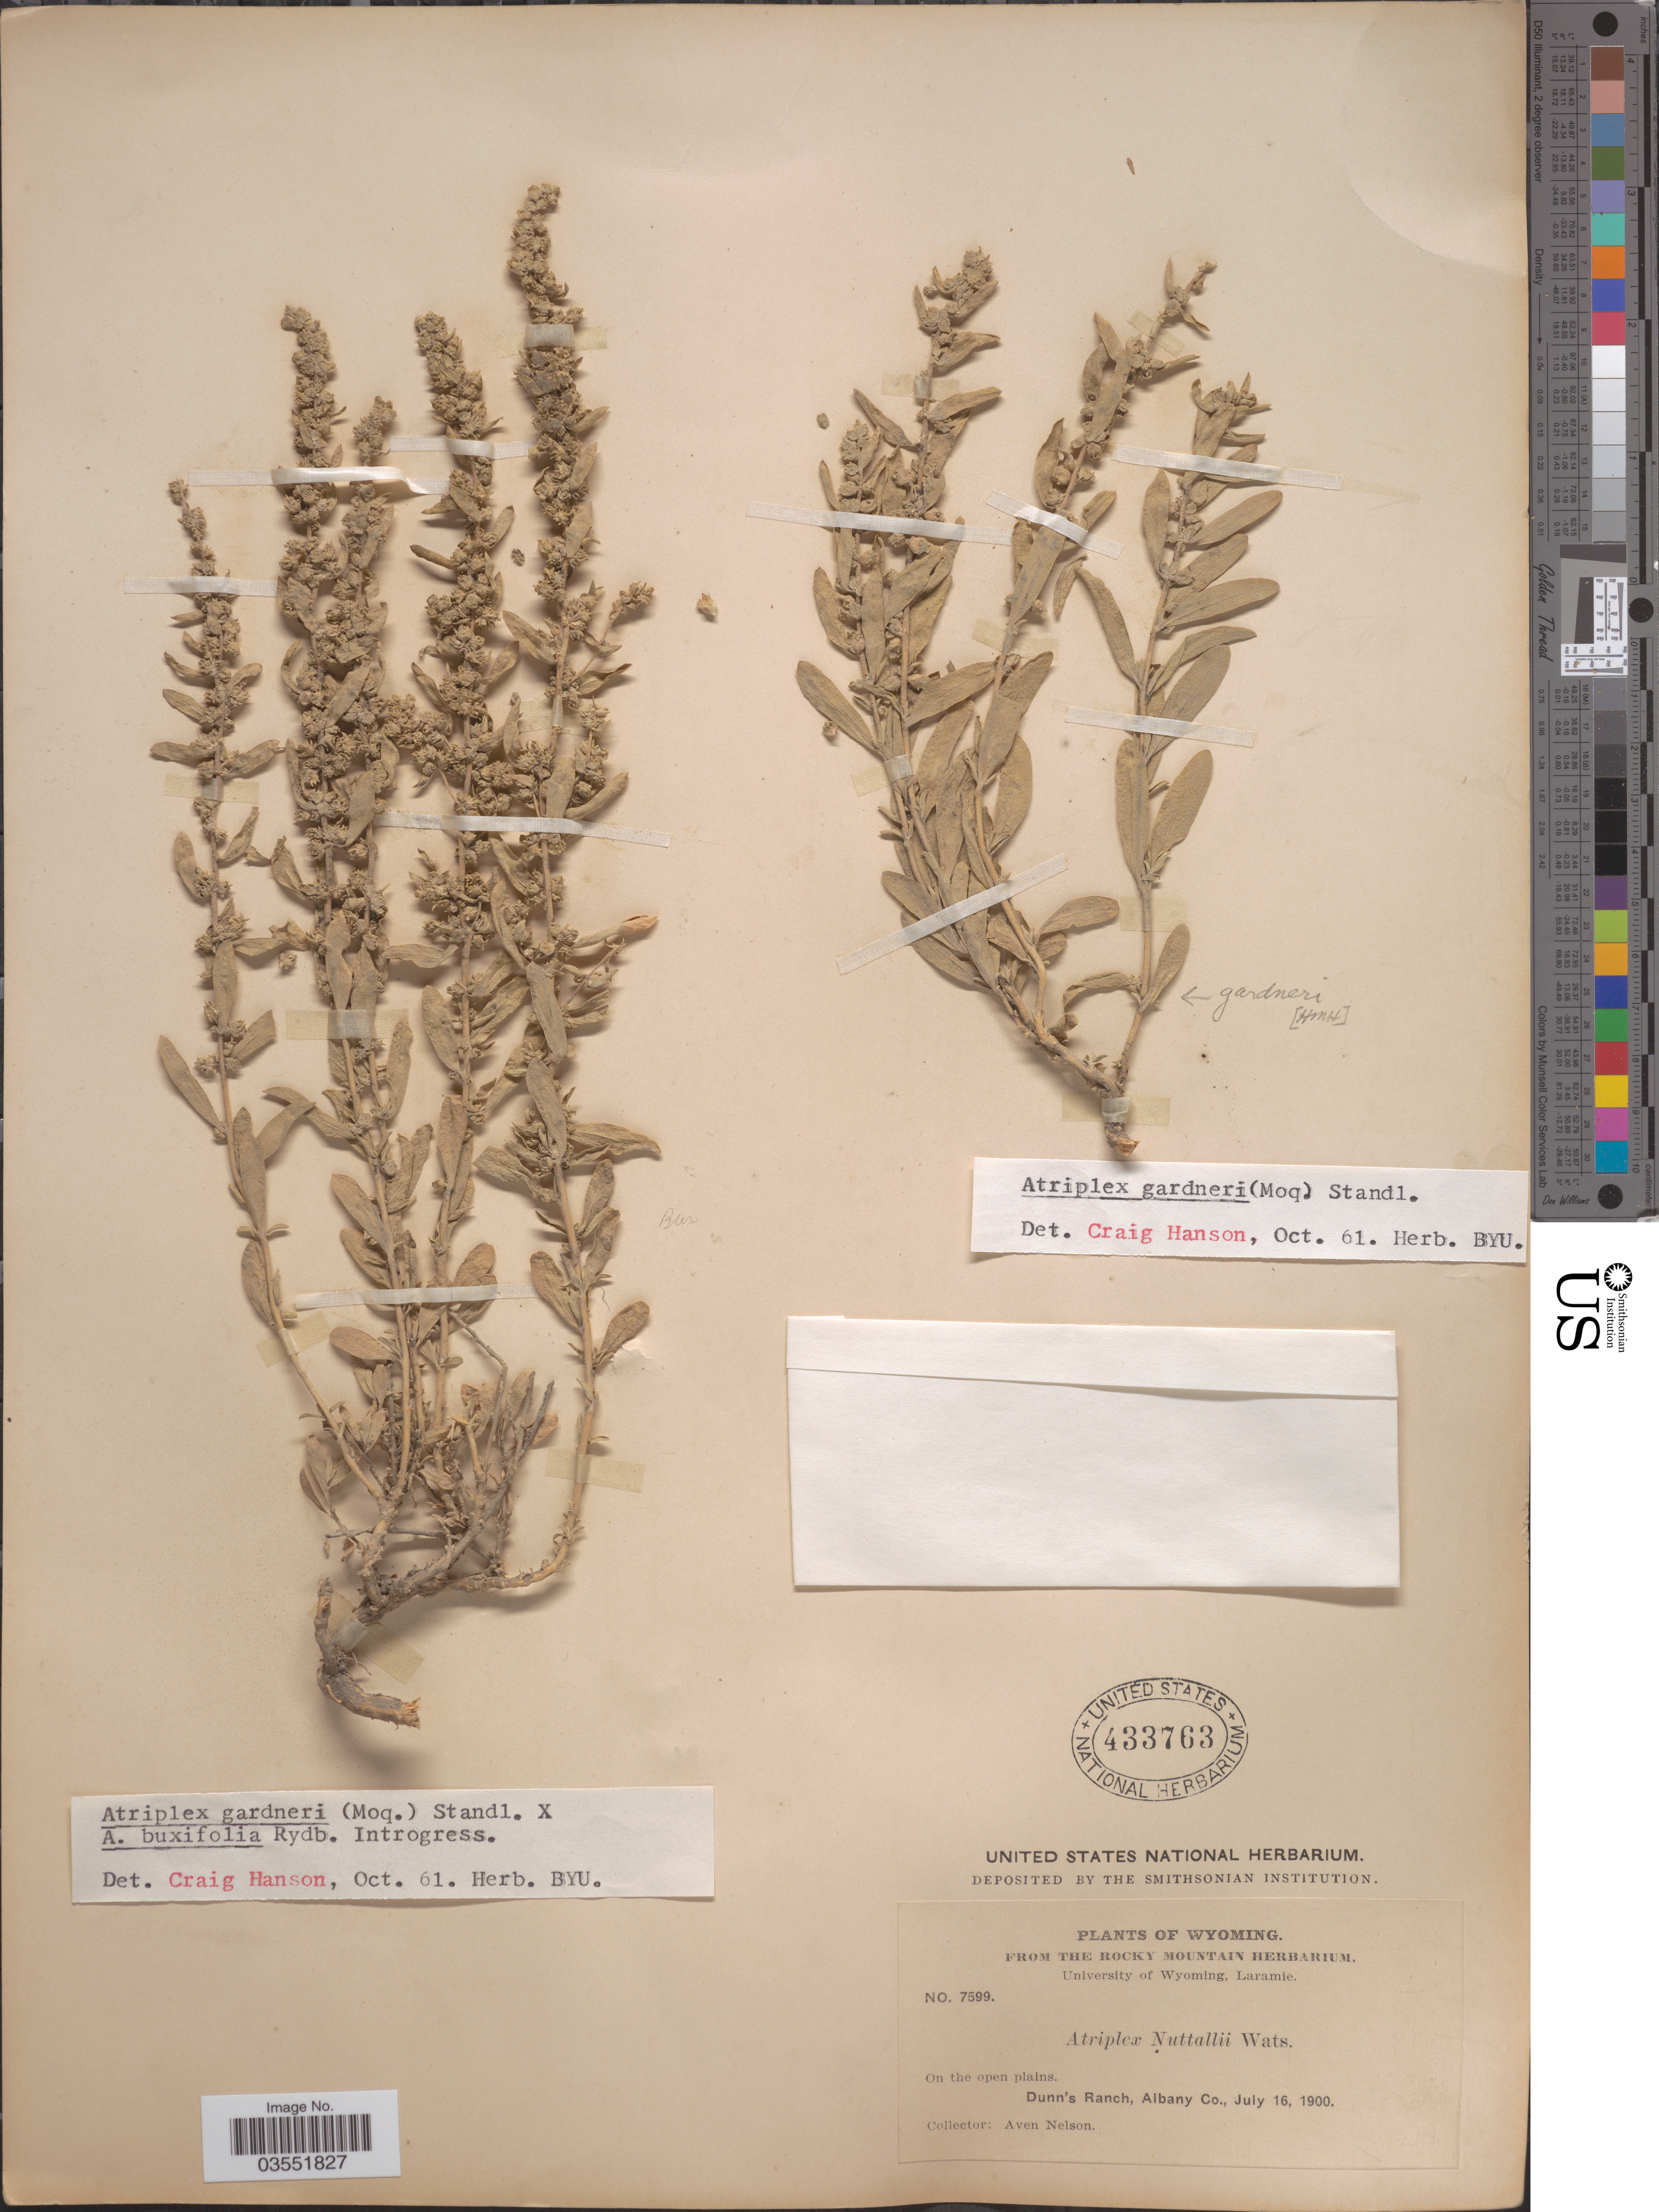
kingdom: Plantae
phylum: Tracheophyta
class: Magnoliopsida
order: Caryophyllales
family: Amaranthaceae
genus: Atriplex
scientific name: Atriplex gardneri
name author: (Moq.) D. Dietr.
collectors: A. Nelson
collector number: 7599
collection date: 1900-07-16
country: United States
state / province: Wyoming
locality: Dunn's Ranch, Albany Co.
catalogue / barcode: US 433763